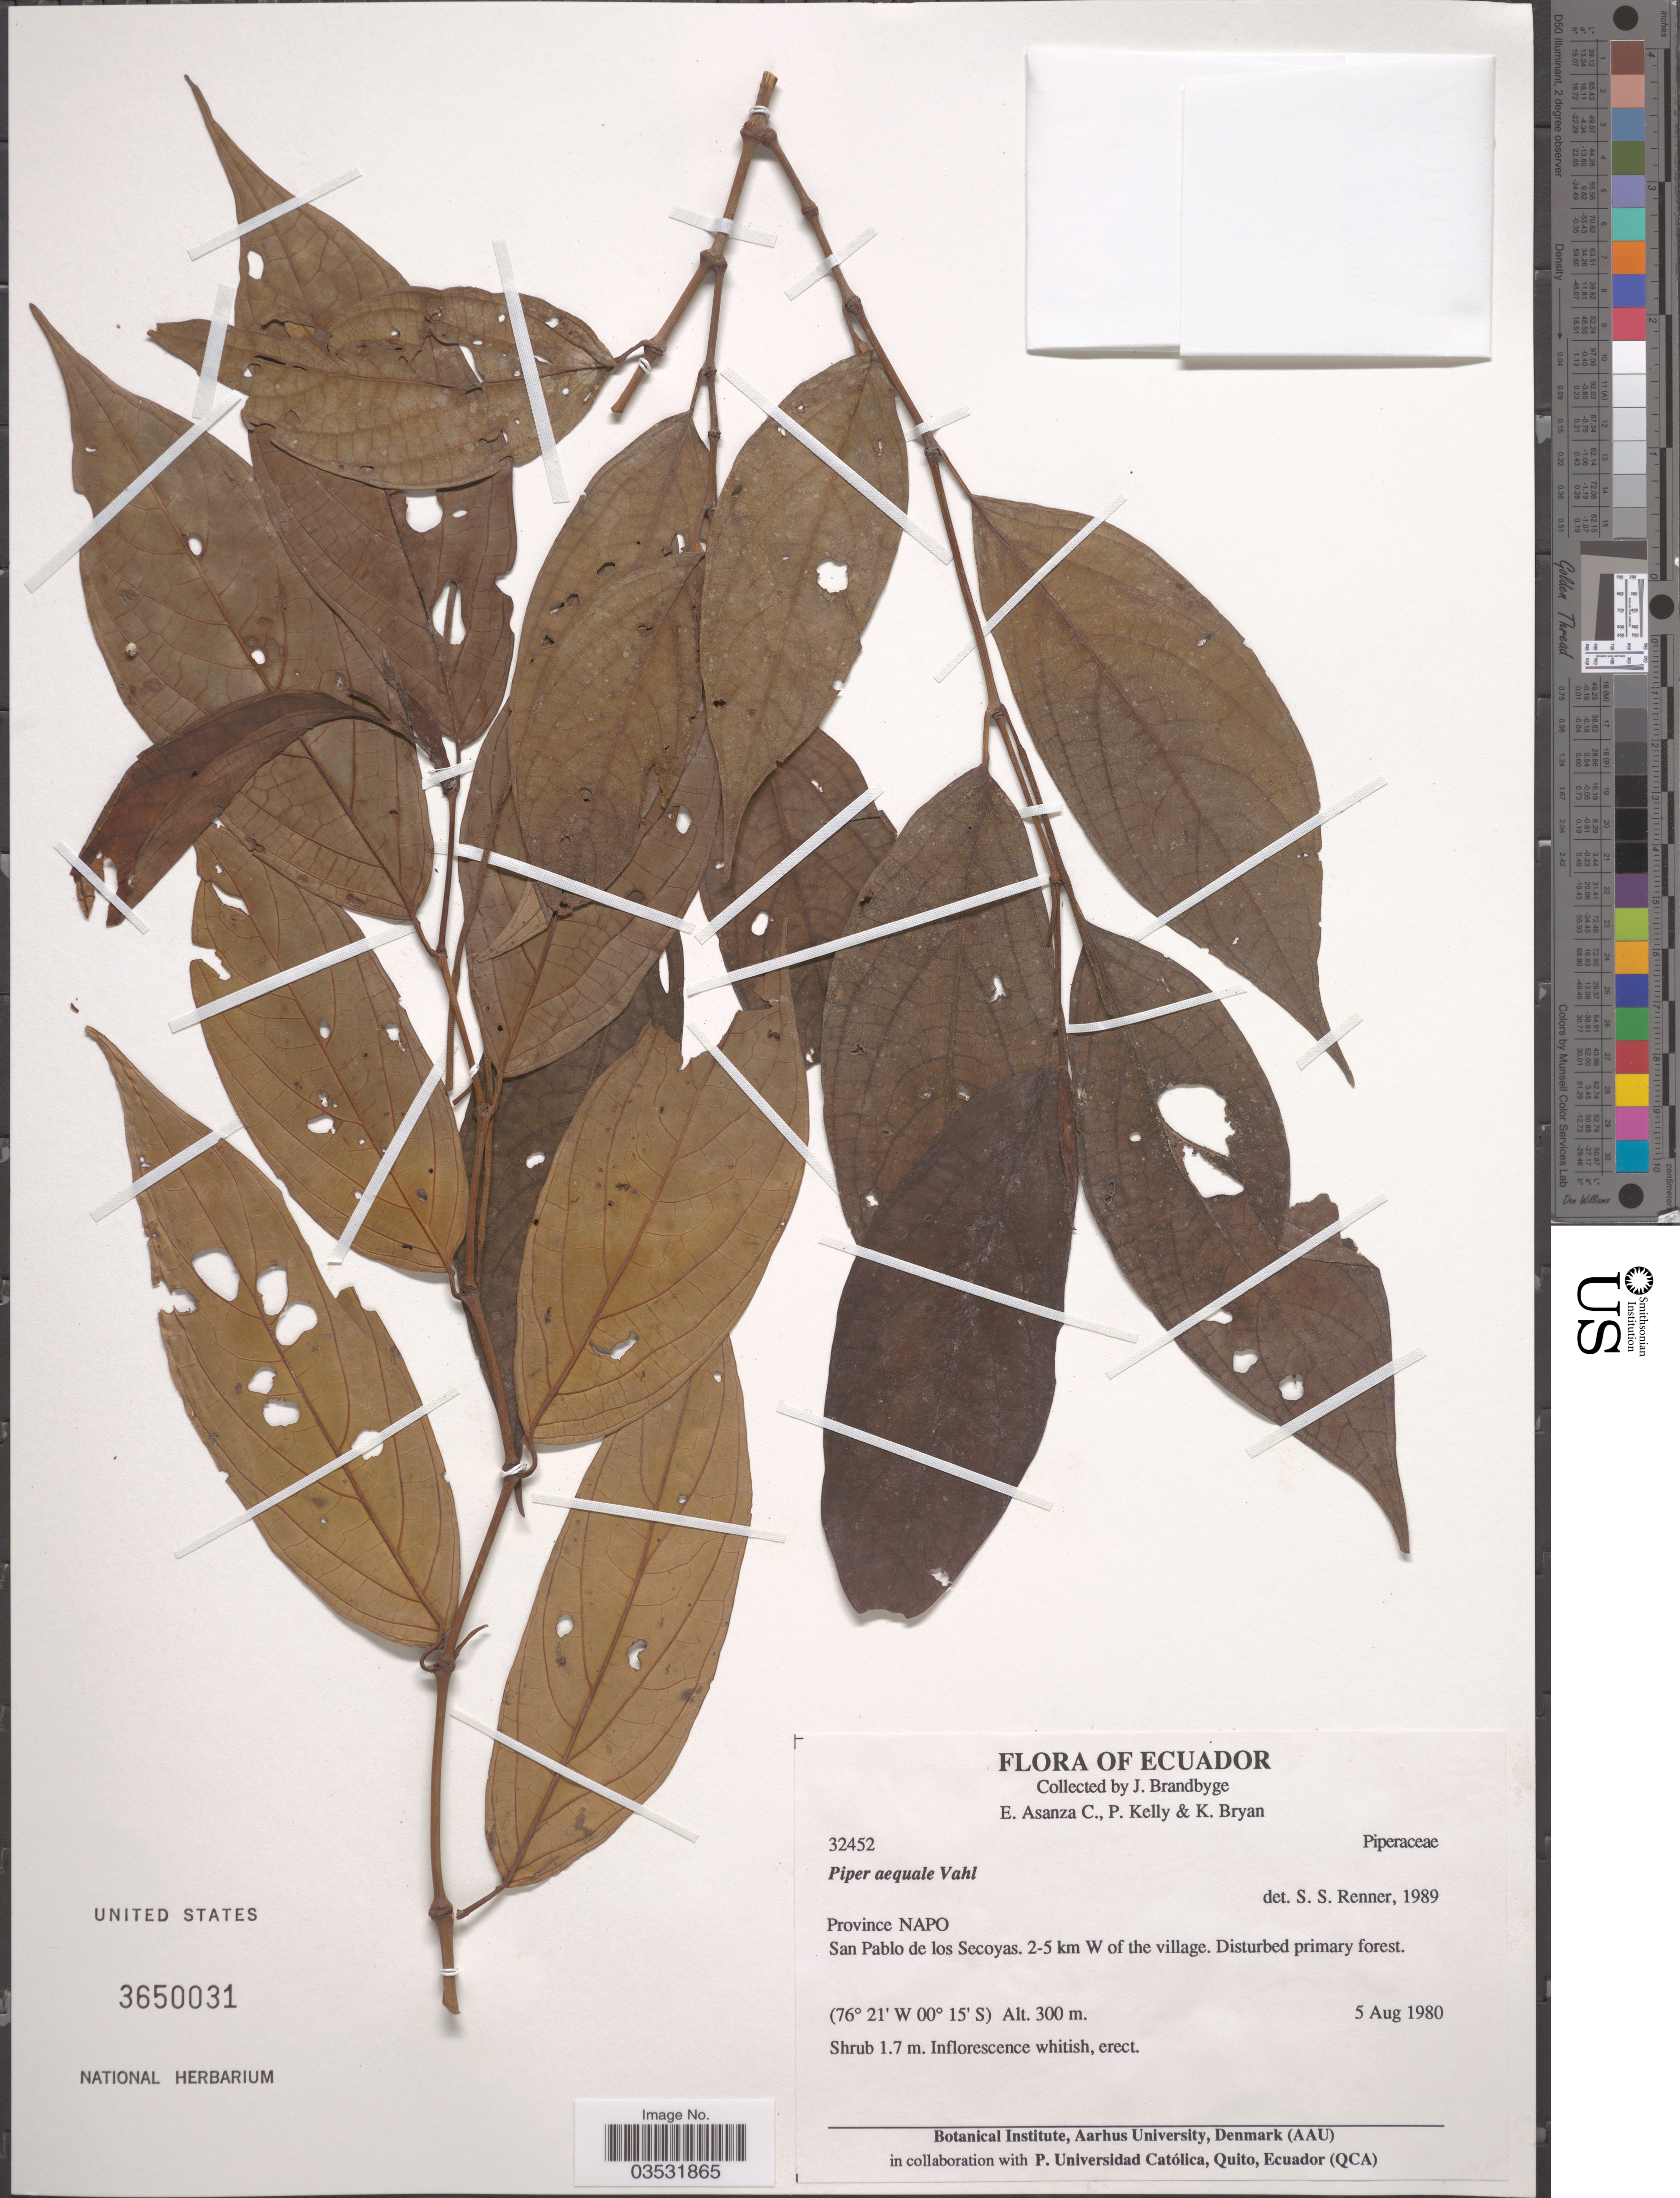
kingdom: Plantae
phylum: Tracheophyta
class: Magnoliopsida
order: Piperales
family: Piperaceae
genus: Piper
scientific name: Piper aequale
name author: Vahl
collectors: J. Brandbyge, E. Asanza C., P. Kelly & K. Bryan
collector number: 32452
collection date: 1980-08-05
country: Ecuador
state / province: Napo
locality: San Pablo de los Secoyas. 2 - 5 km W of the village.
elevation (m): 300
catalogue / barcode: US 3650031